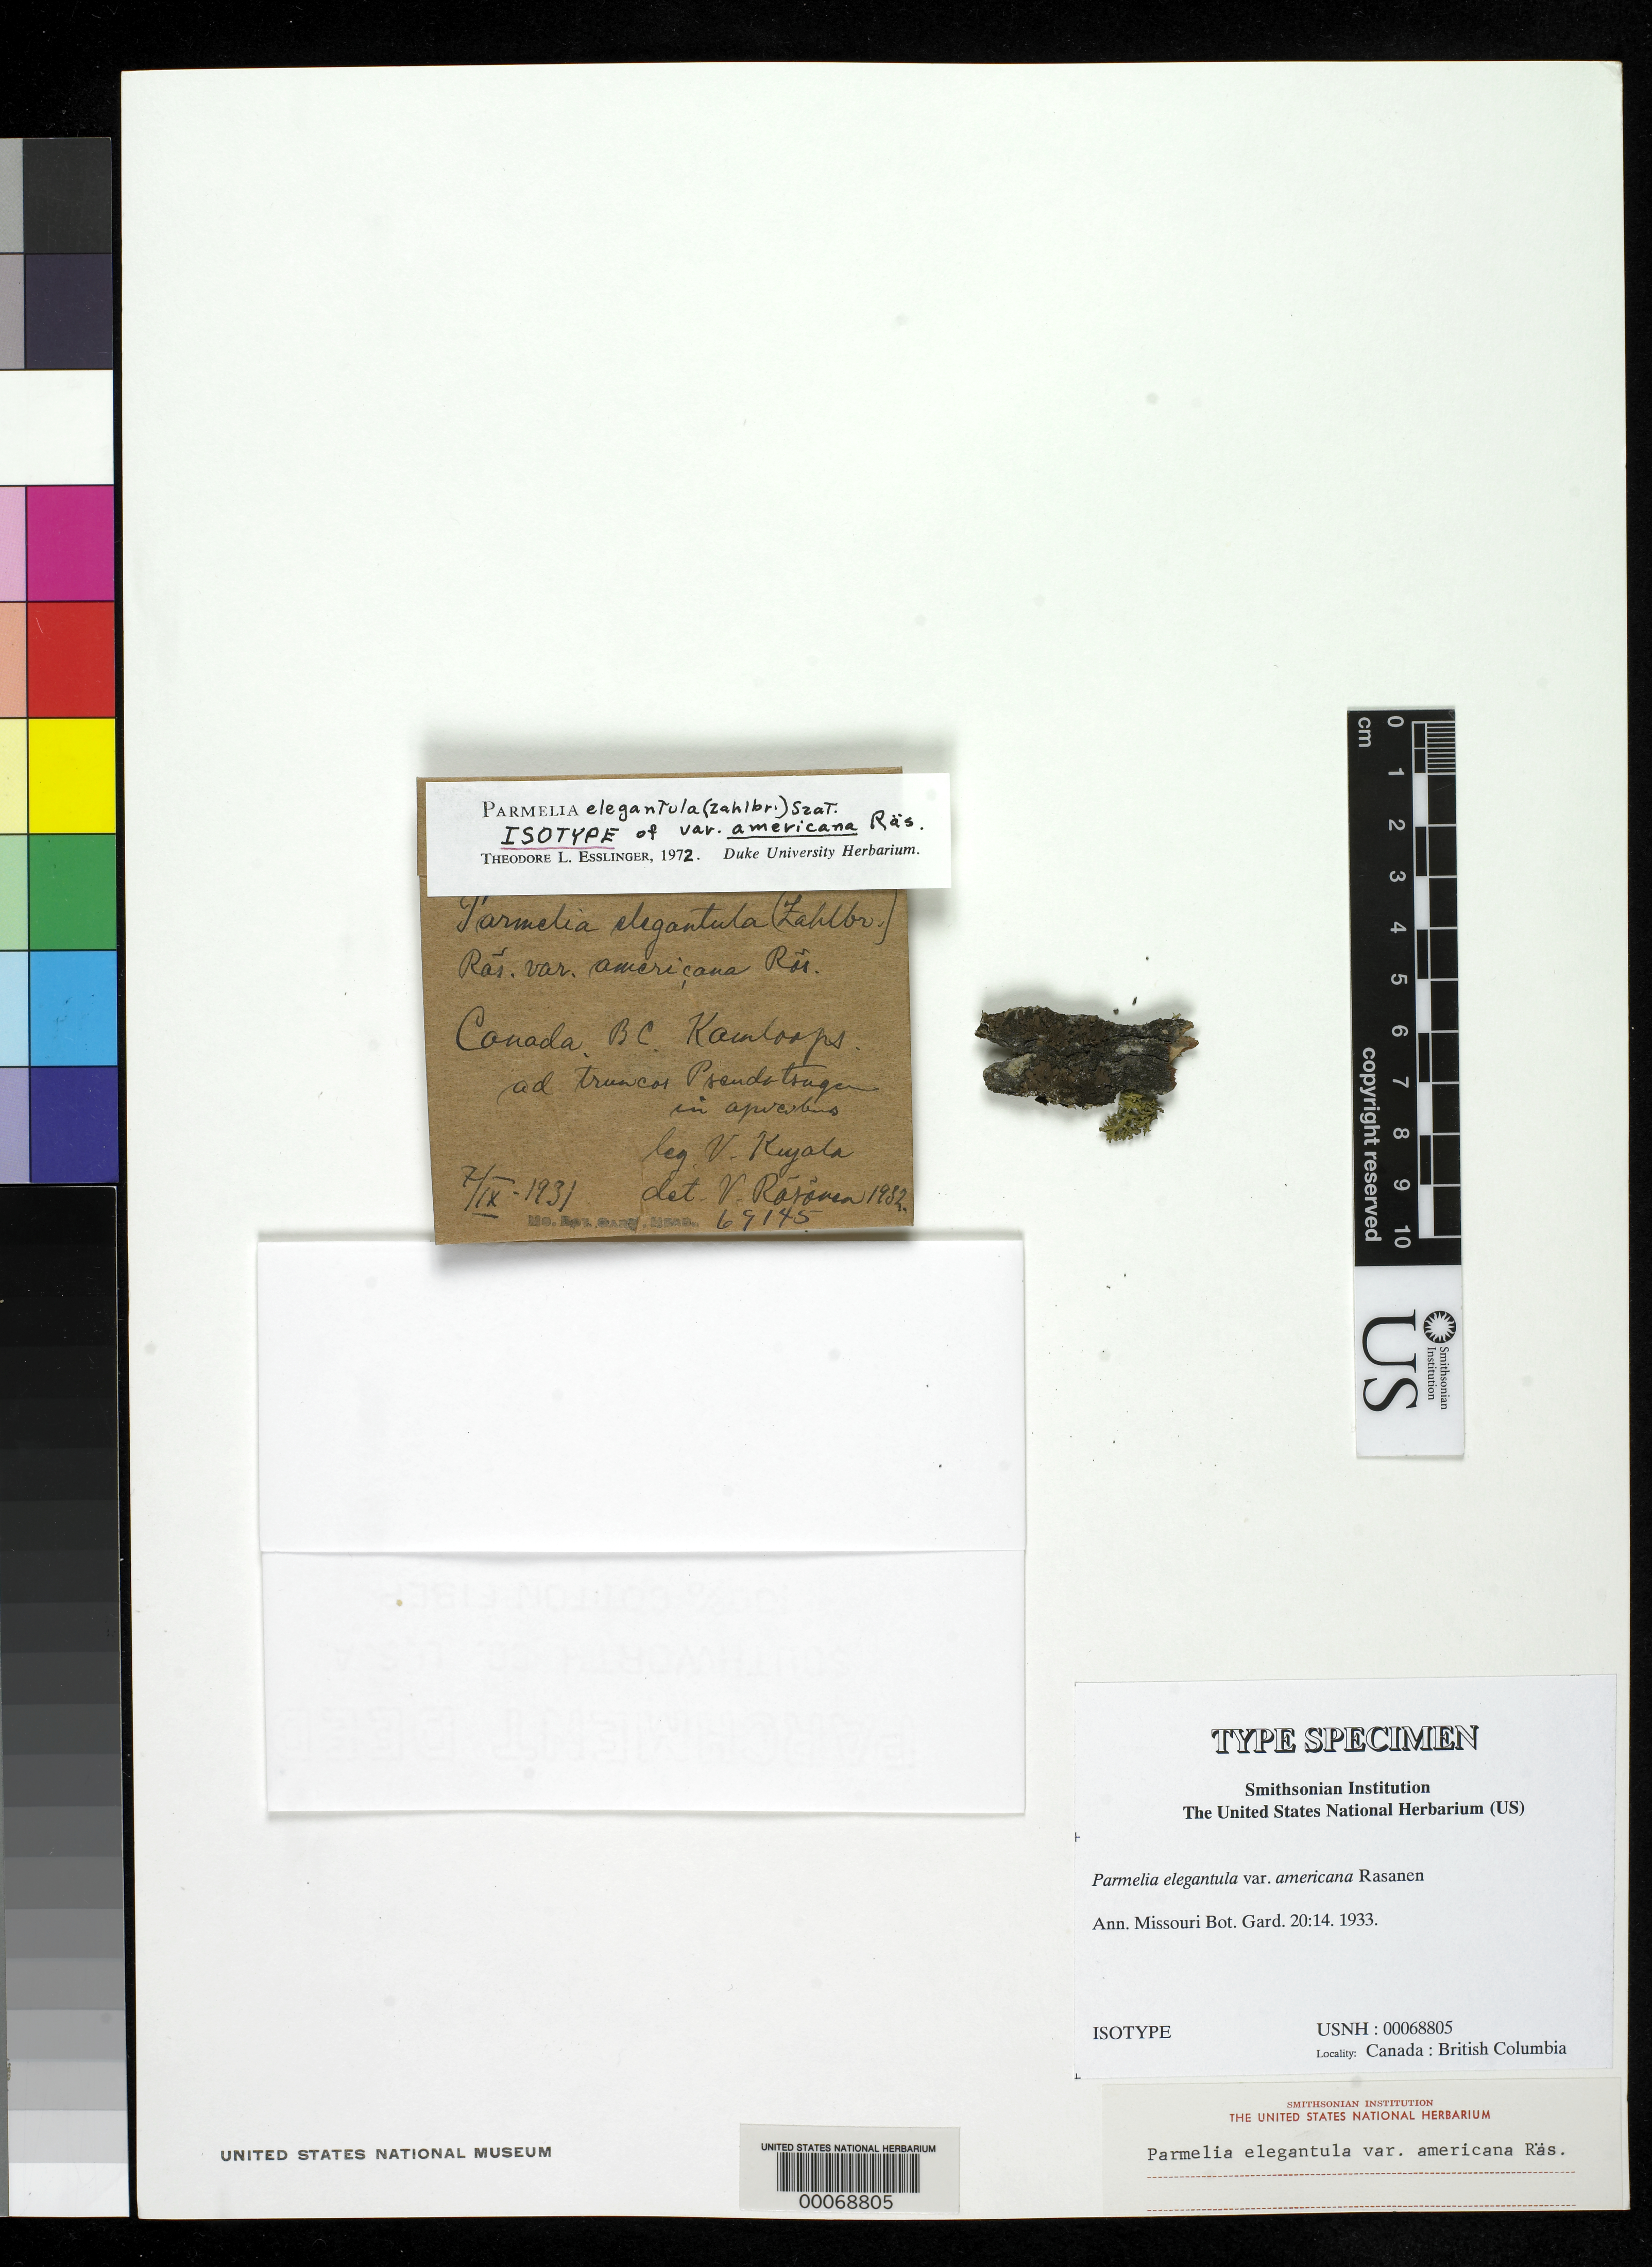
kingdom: Fungi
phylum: Ascomycota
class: Lecanoromycetes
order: Lecanorales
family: Parmeliaceae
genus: Parmelia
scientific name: Parmelia elegantula var. americana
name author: Räsänen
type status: Isotype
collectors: V. Kujala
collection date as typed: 07 Sep 1931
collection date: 1931-09-07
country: Canada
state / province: British Columbia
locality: Kamloops.